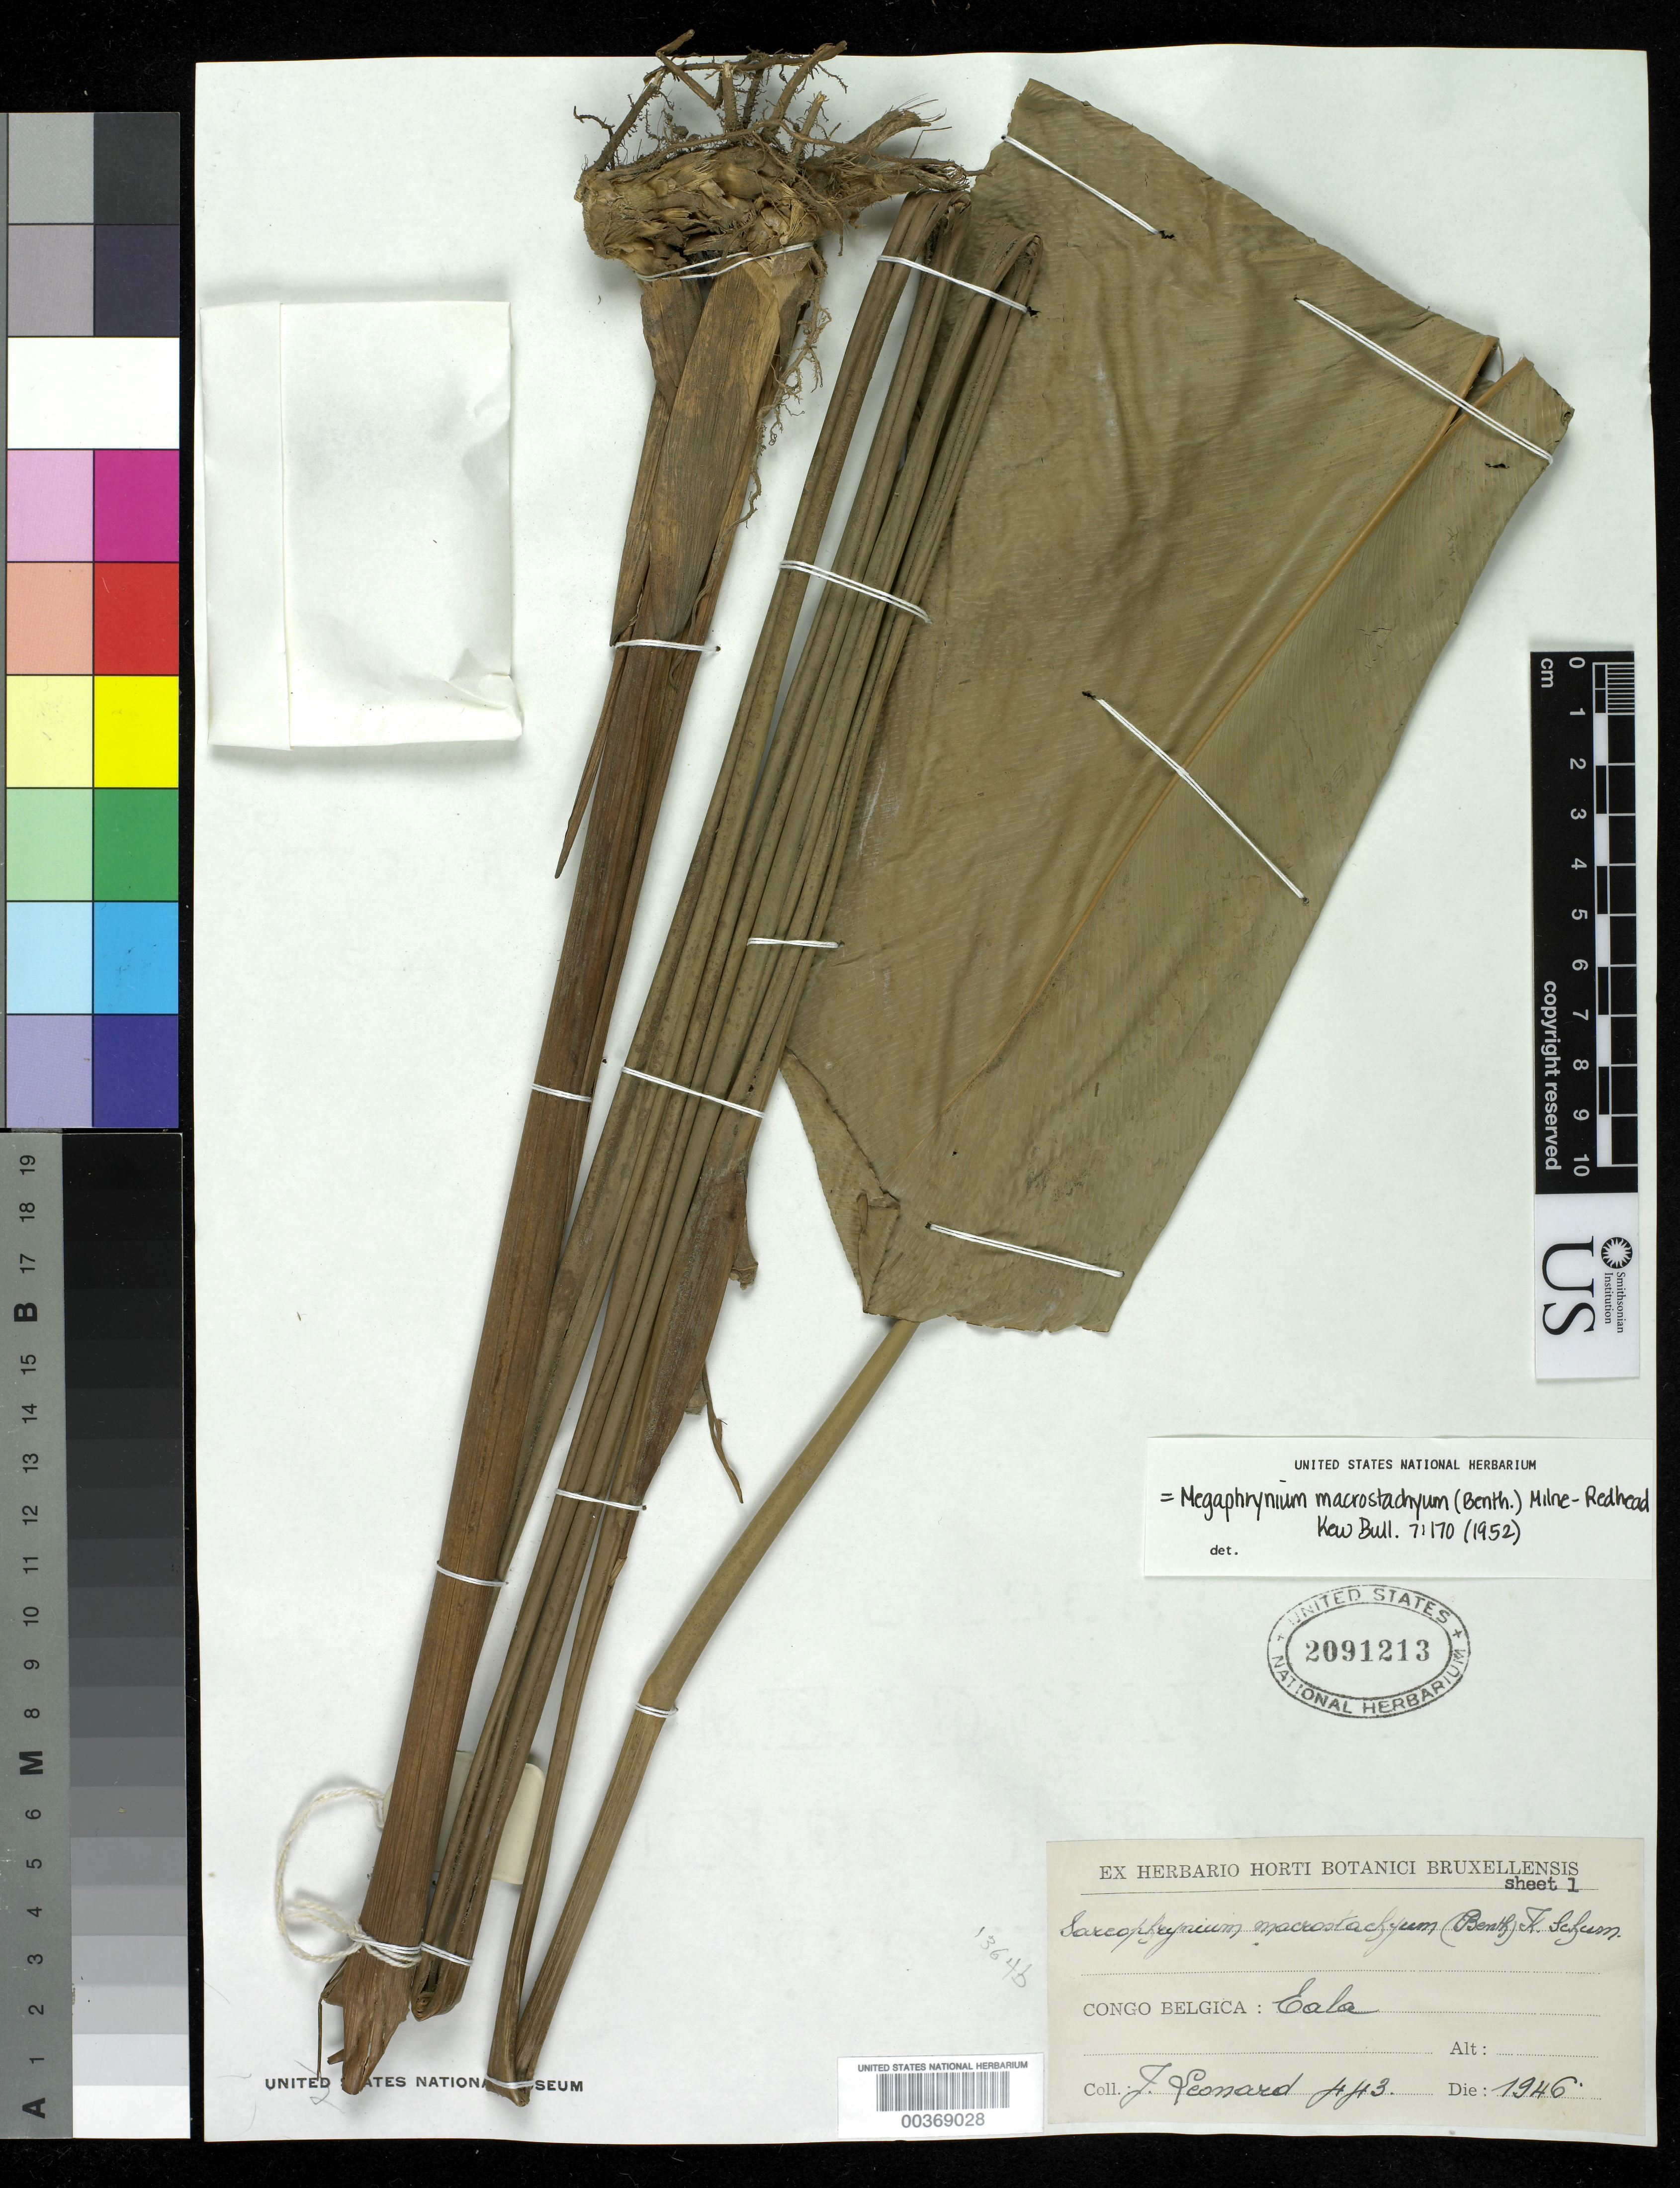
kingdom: Plantae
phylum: Tracheophyta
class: Liliopsida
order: Zingiberales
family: Marantaceae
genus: Megaphrynium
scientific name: Megaphrynium macrostachyum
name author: (Benth.) Milne-Redh.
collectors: J. Léonard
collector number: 443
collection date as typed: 1946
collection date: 1946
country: Congo, Democratic Republic of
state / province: Équateur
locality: Congo belgica: eala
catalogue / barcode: US 2091213